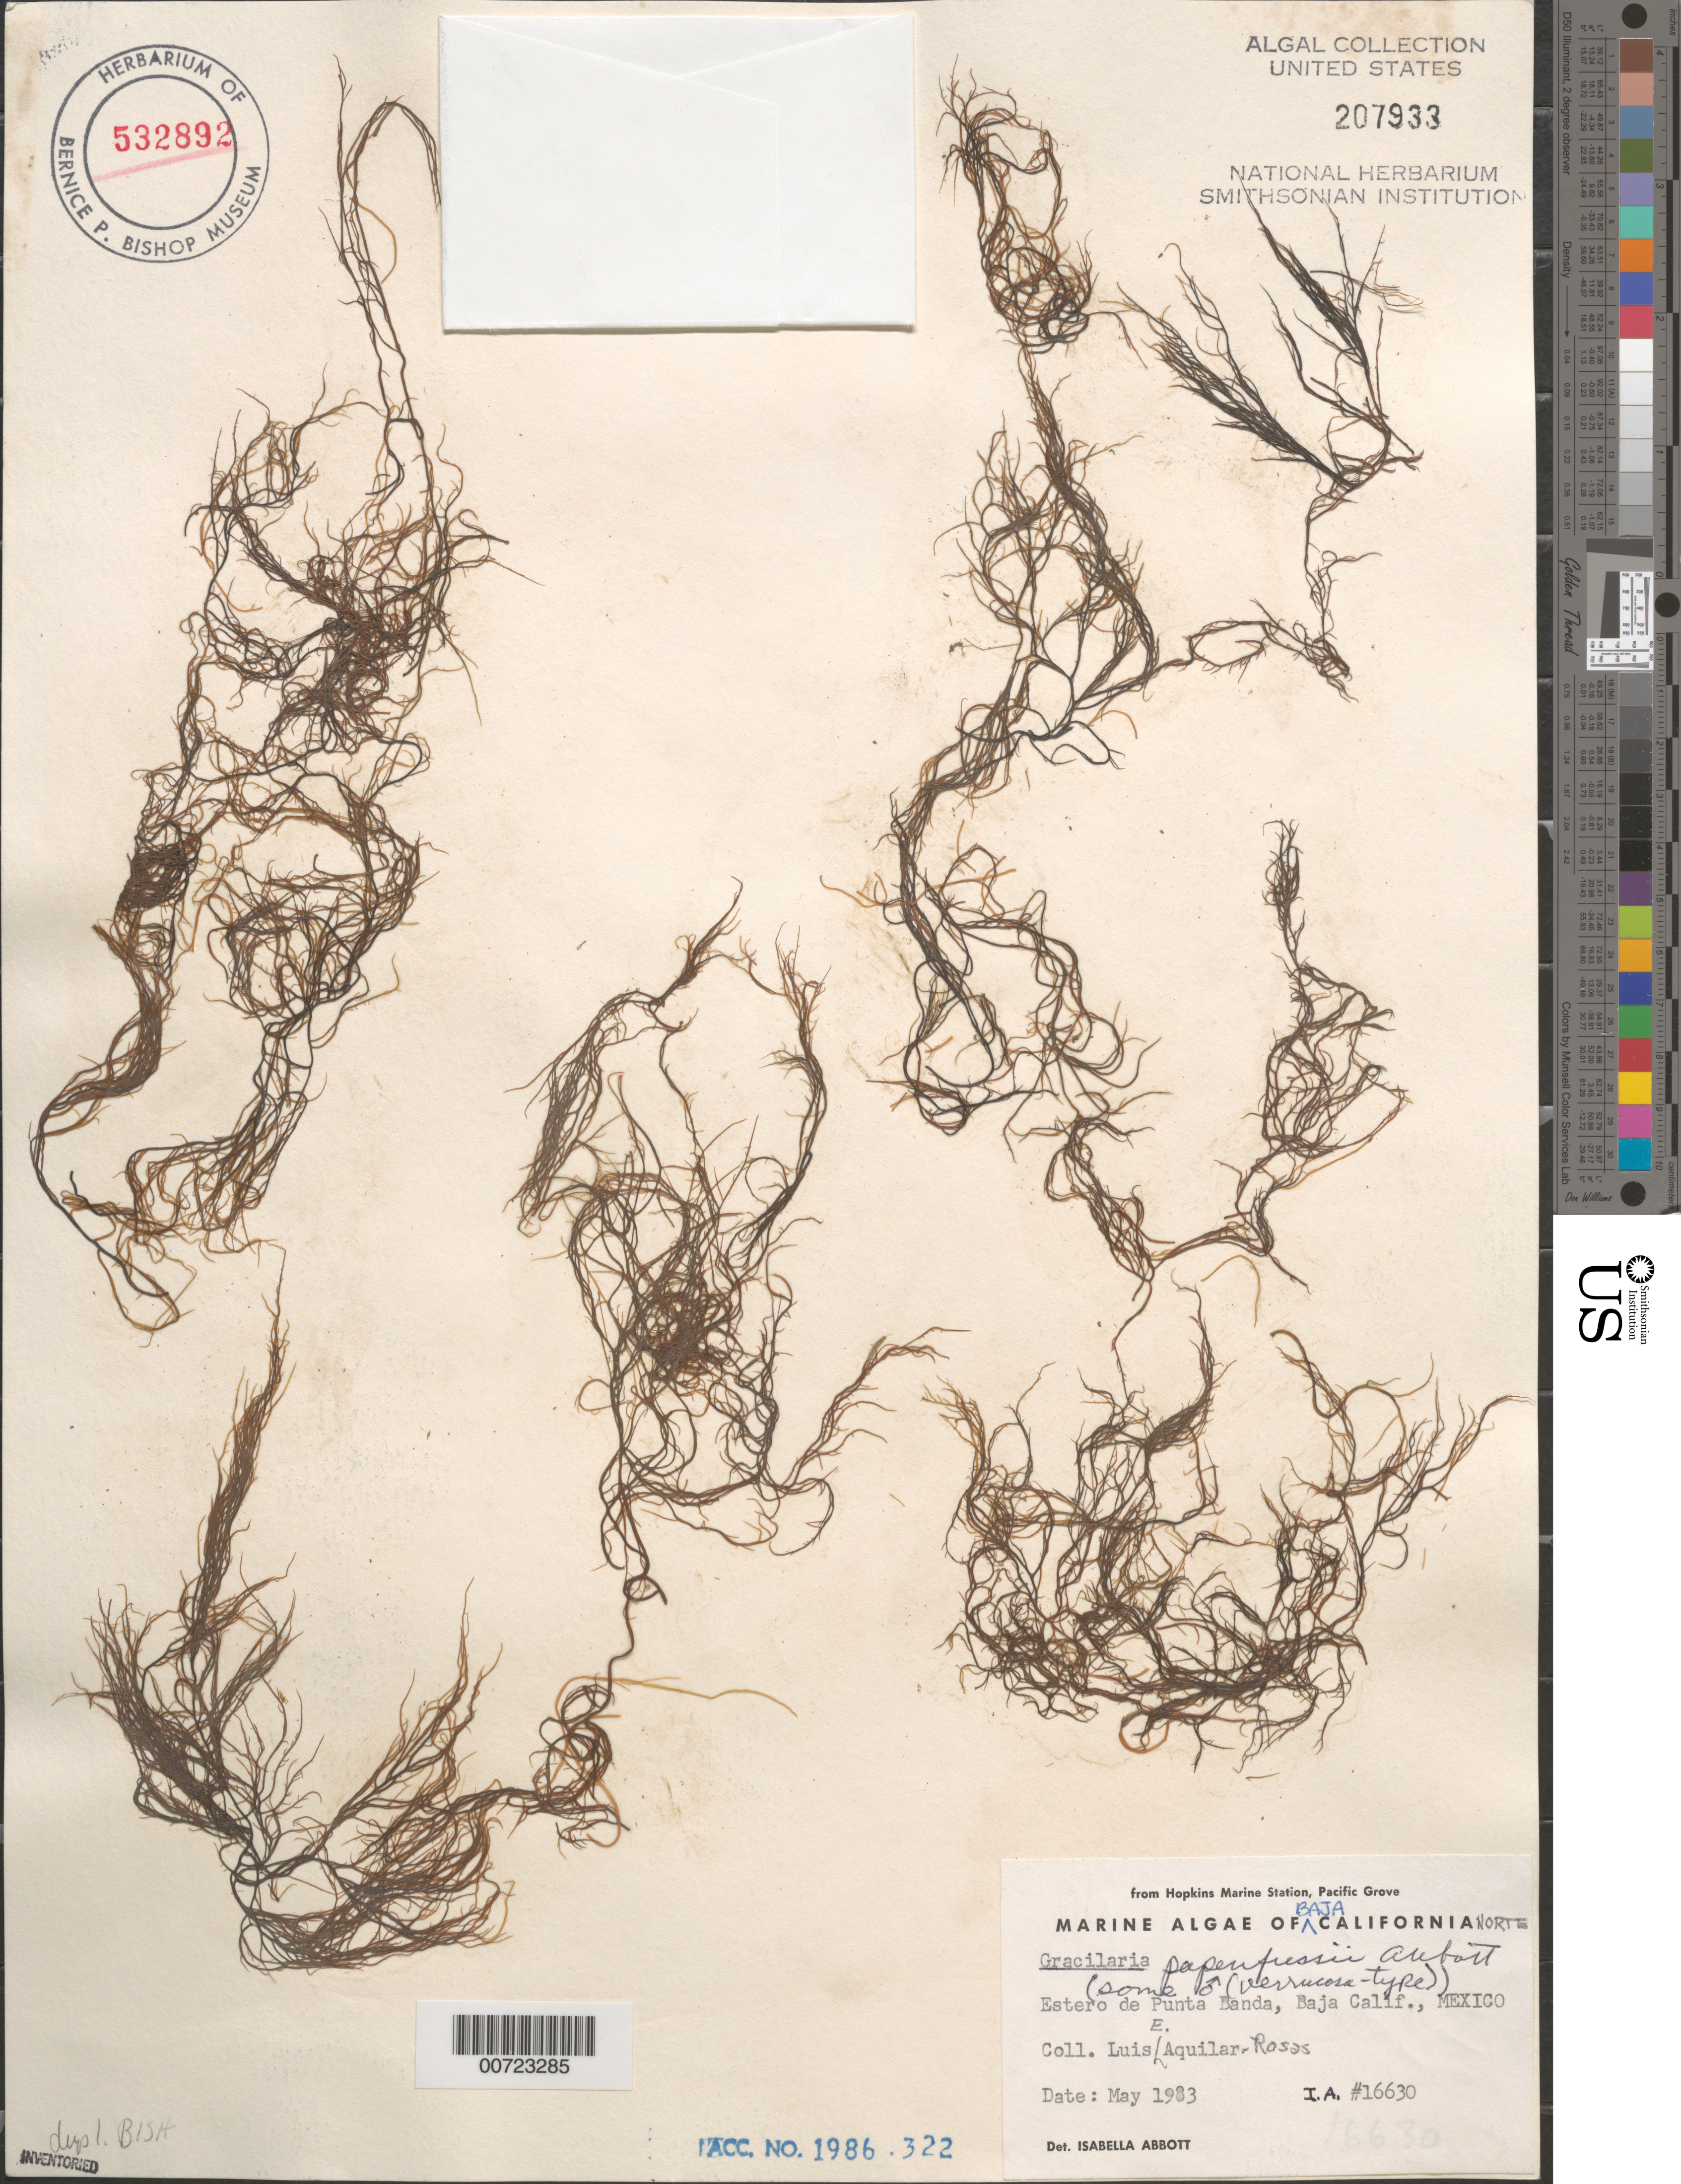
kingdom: Plantae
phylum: Rhodophyta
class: Florideophyceae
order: Gracilariales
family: Gracilariaceae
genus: Gracilaria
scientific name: Gracilaria papenfussii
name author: I.A. Abbott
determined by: Abbott, Isabella A.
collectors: L. Aquilar-Rosas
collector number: IAA 16630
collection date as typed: May 1983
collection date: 1983-05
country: Mexico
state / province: Baja California Norte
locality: Estero de Punta Banda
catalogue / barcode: US 207933